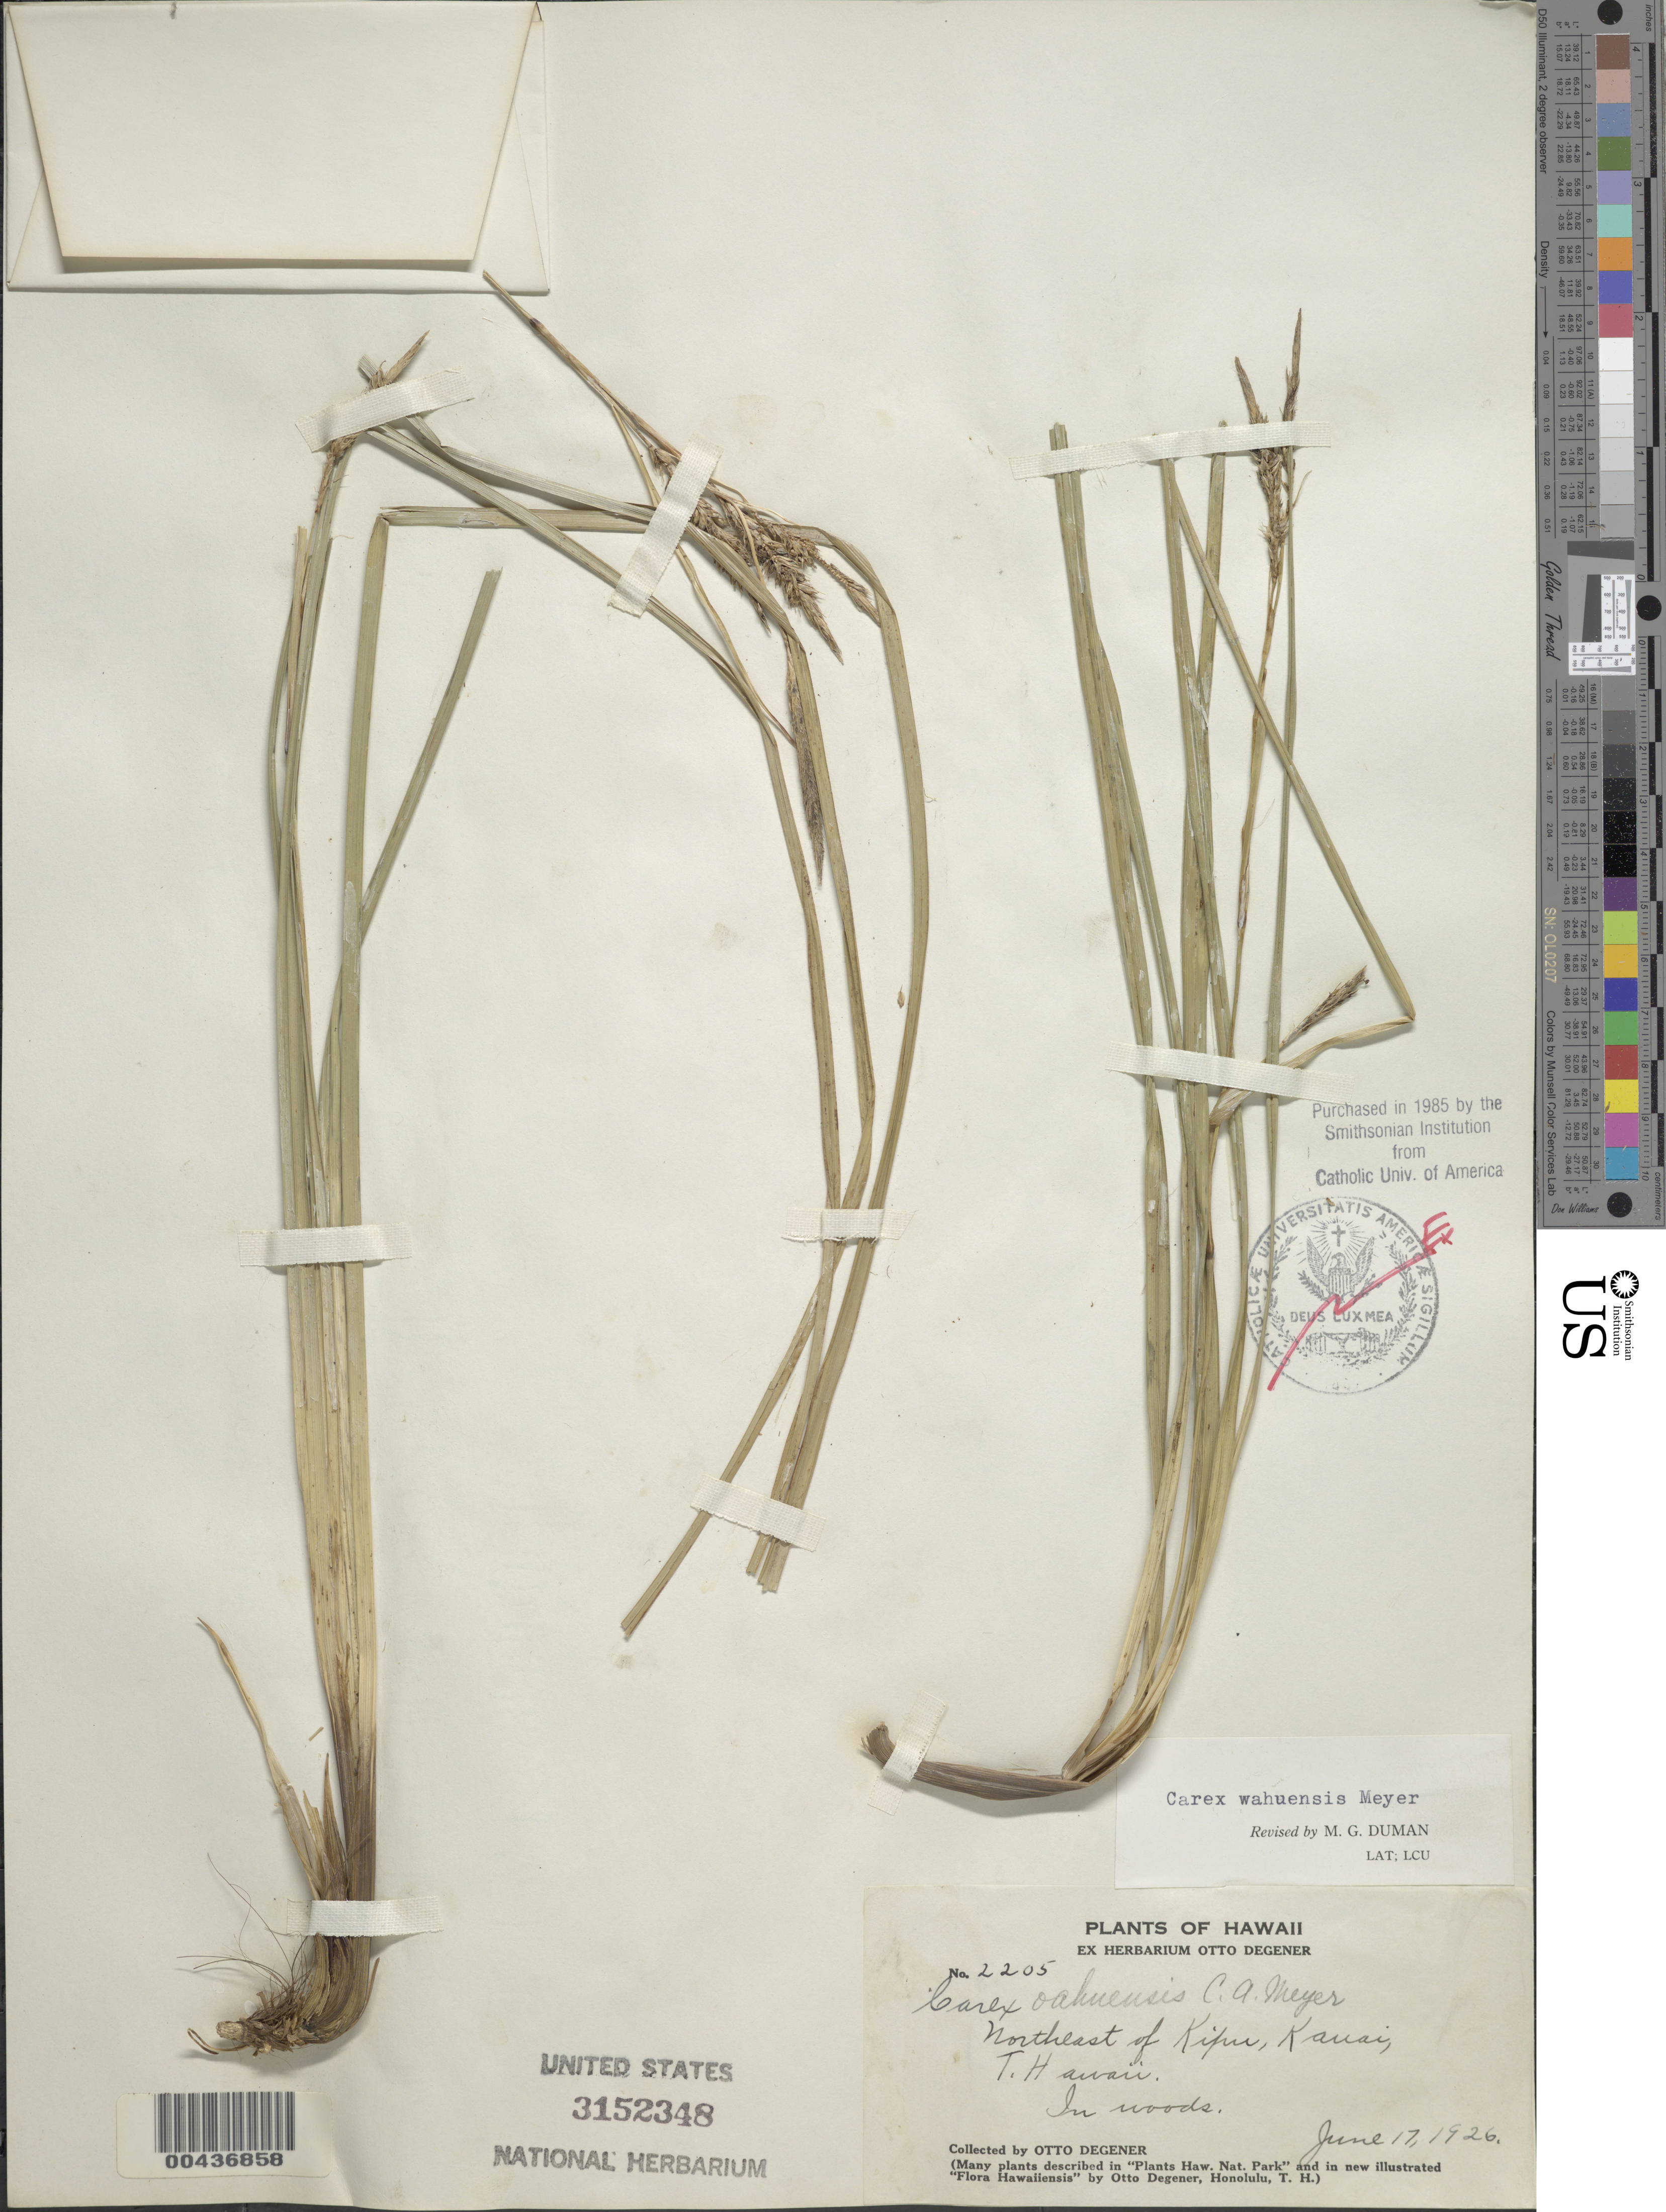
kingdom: Plantae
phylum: Tracheophyta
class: Liliopsida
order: Poales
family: Cyperaceae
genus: Carex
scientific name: Carex wahuensis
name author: C.A. Mey.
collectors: O. Degener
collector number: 2205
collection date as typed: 17 Jun 1926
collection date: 1926-06-17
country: United States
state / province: Hawaii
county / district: Kauai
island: Kaua'i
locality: Northeast of Kipu, Kauai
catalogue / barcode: US 3152348